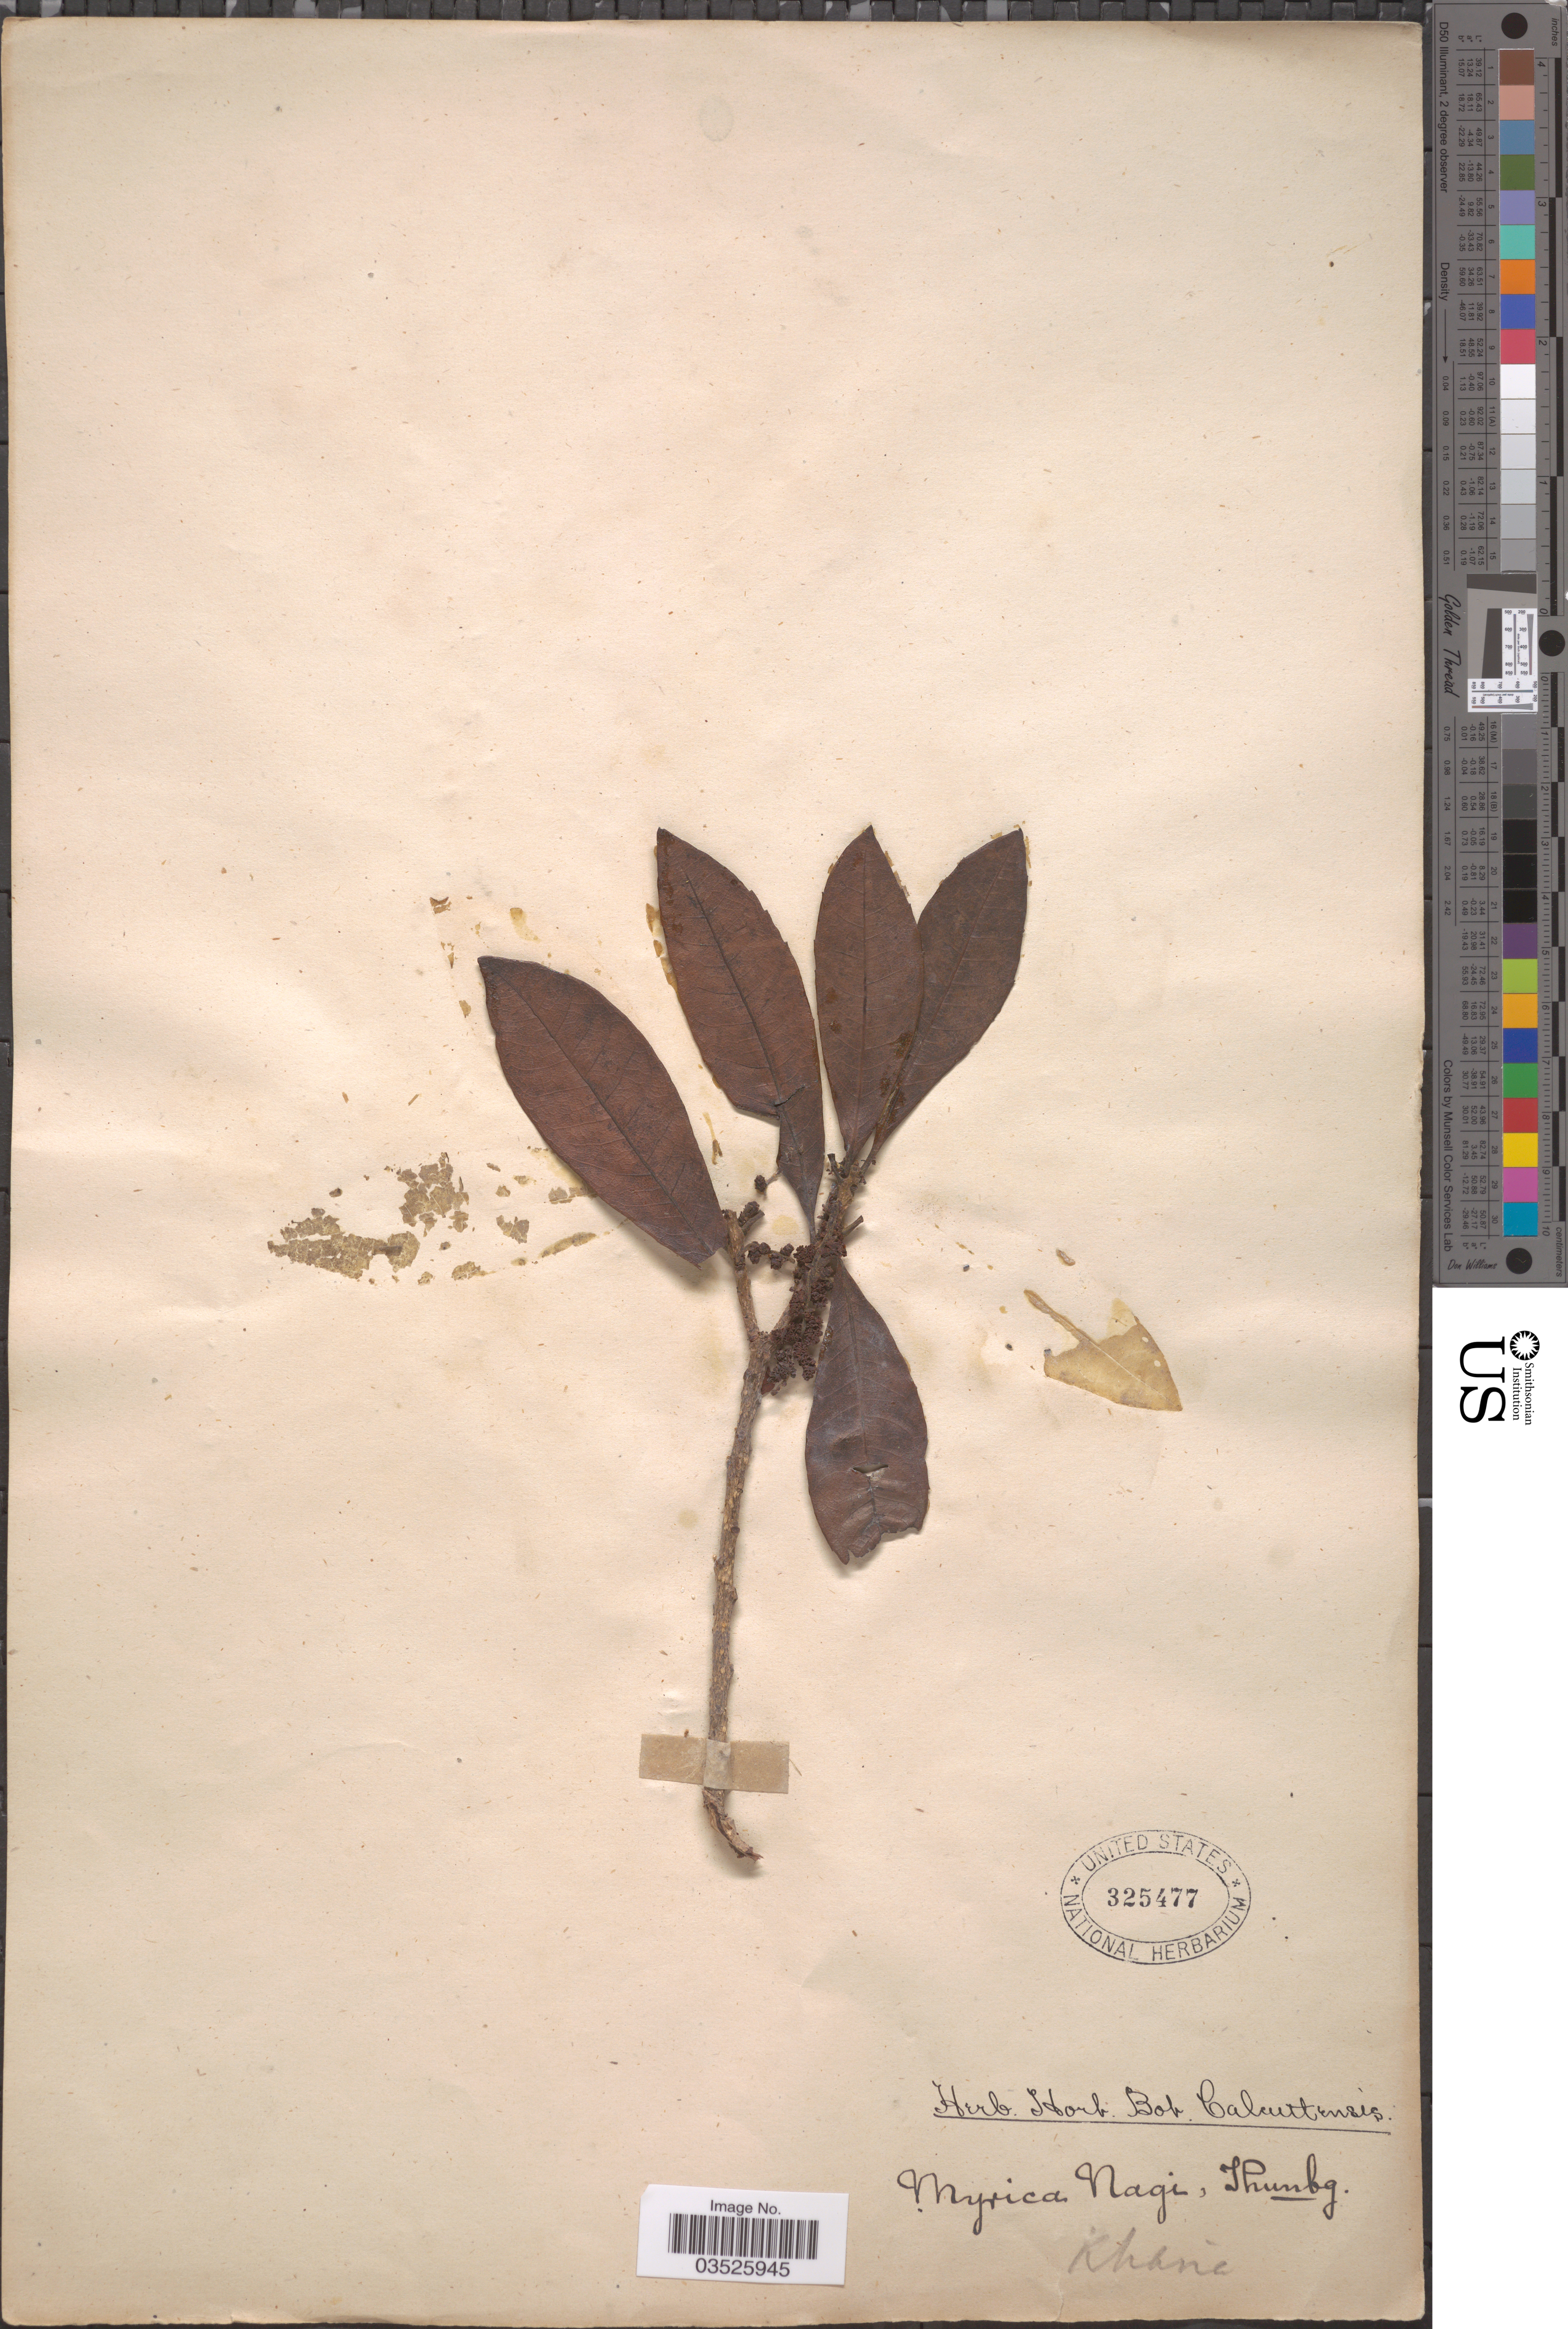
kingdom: Plantae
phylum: Tracheophyta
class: Magnoliopsida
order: Fagales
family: Myricaceae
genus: Morella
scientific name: Morella rubra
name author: Lour.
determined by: Strong, Mark T., (BOT), Smithsonian Institution - National Museum of Natural History (UNITED STATES)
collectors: ex herb. horti Calcuttensis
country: India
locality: Khasia.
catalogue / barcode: US 325477